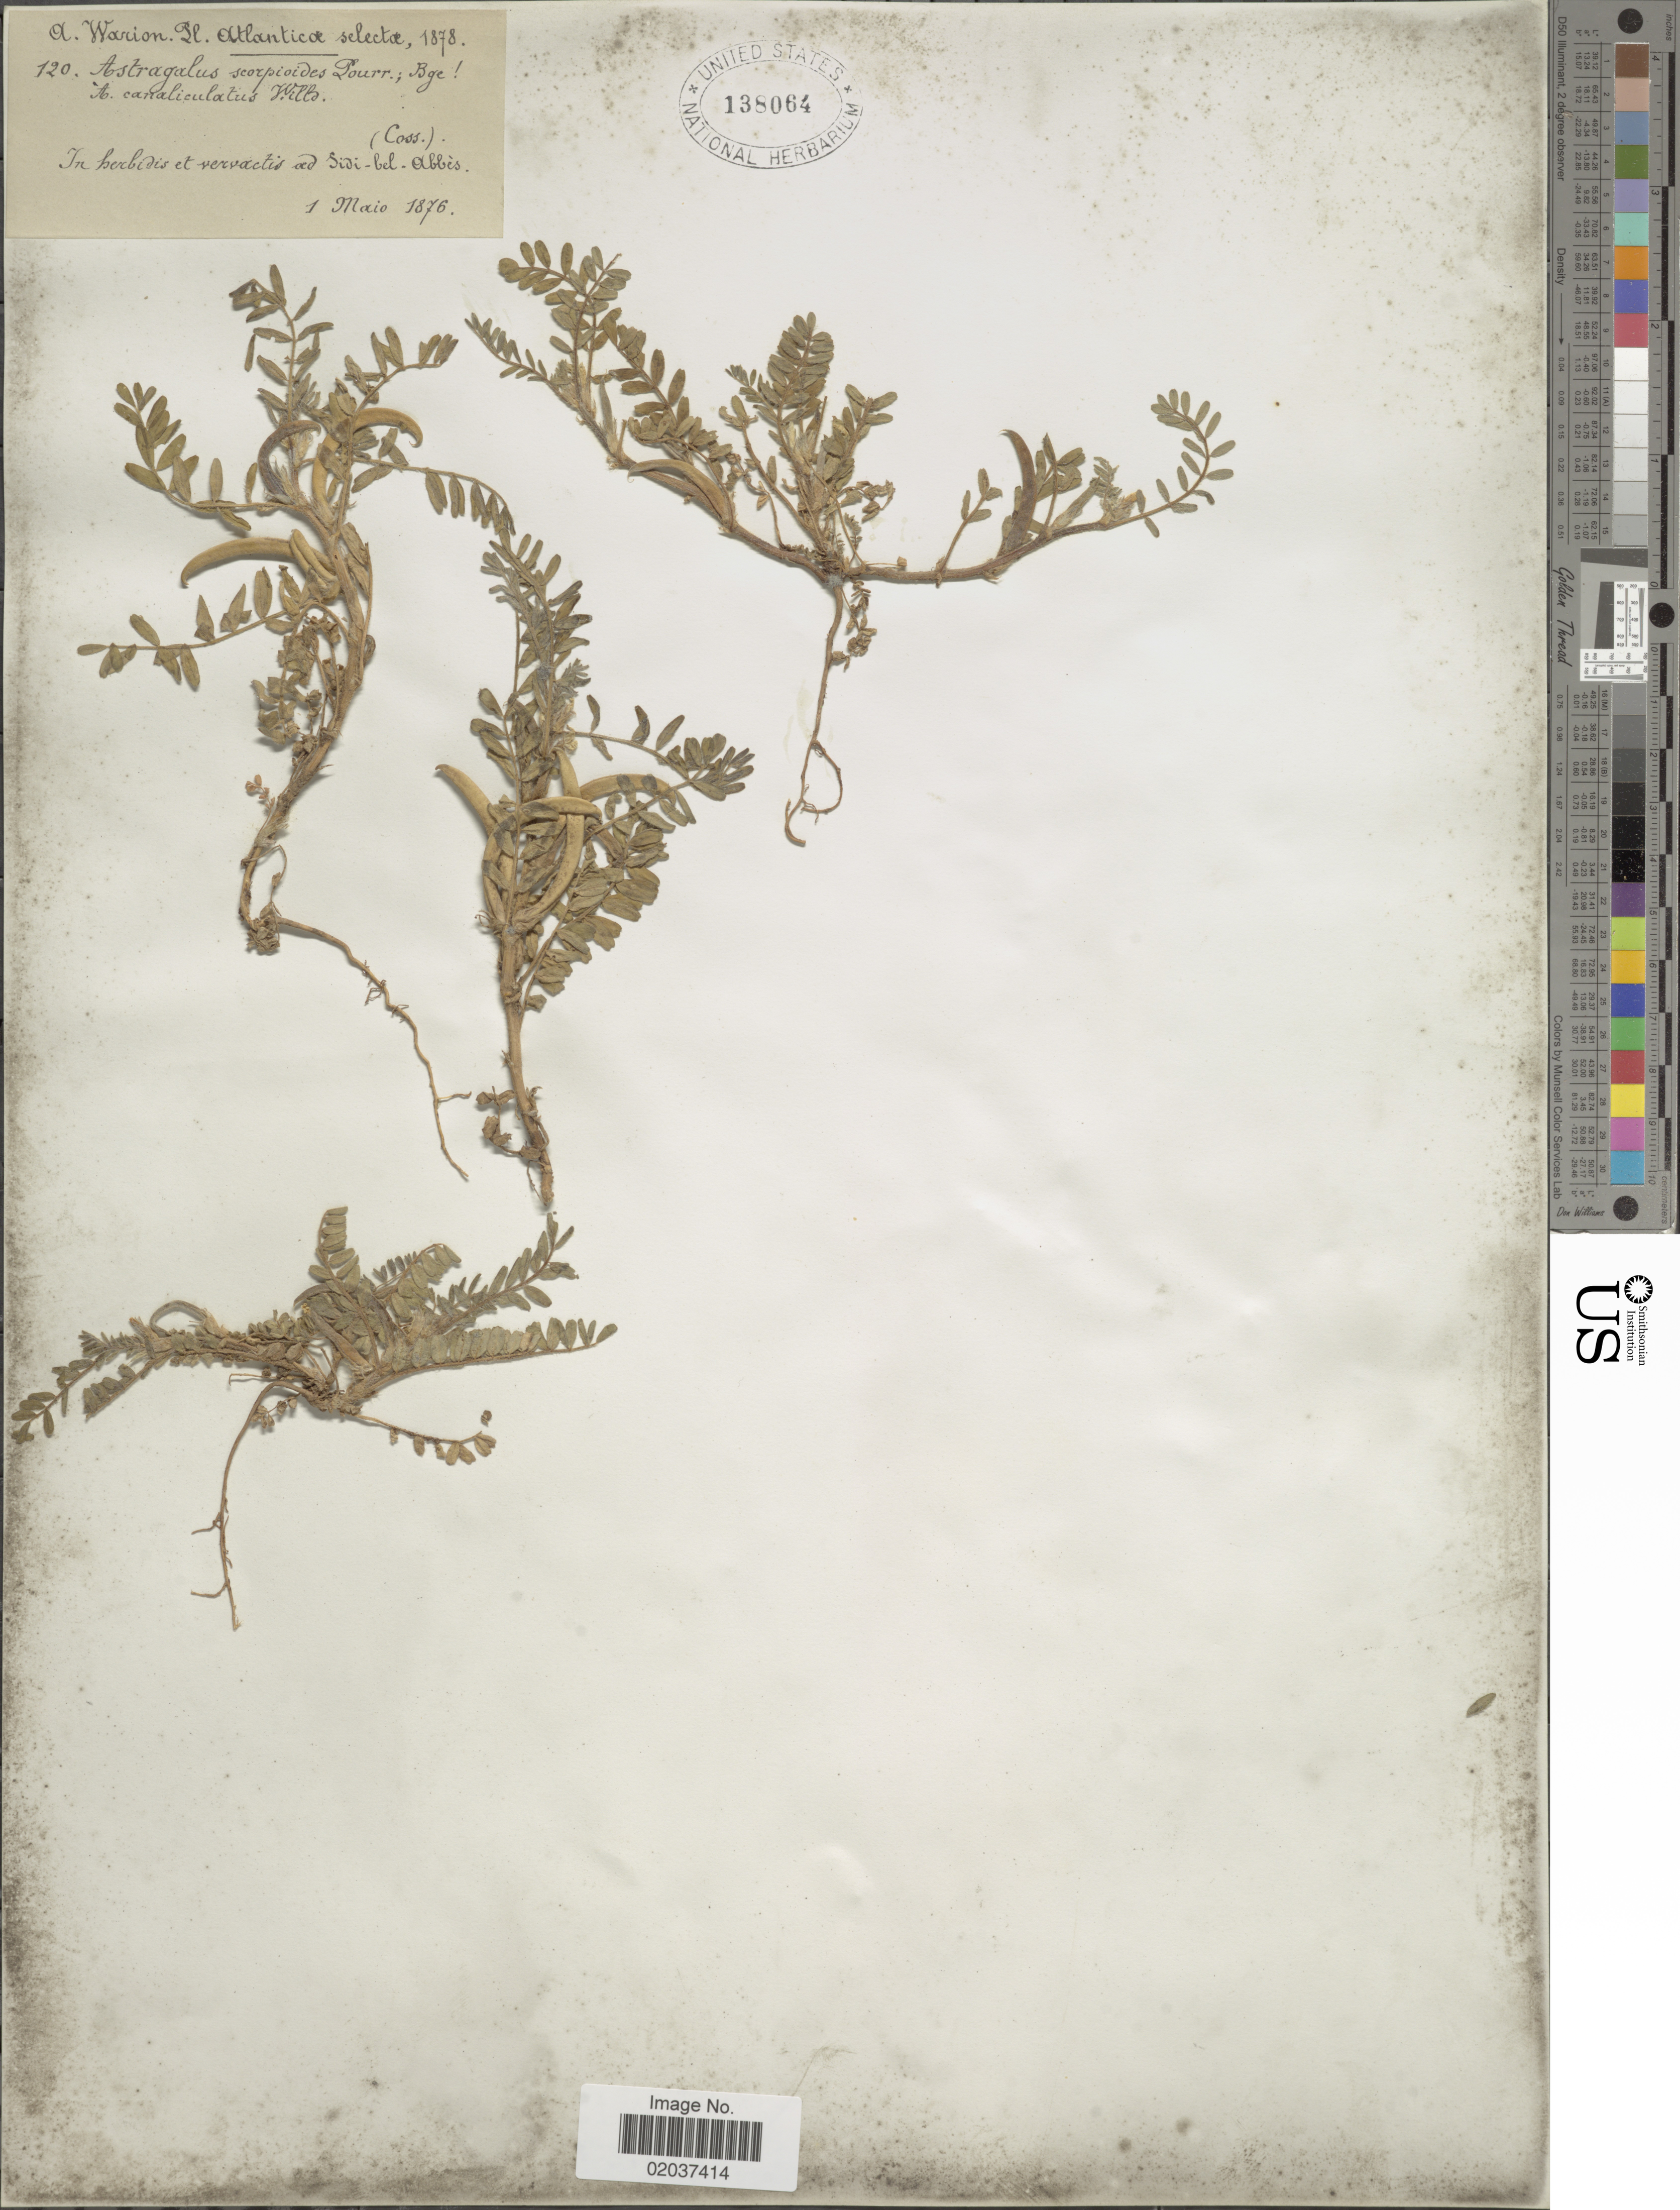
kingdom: Plantae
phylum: Tracheophyta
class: Magnoliopsida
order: Fabales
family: Fabaceae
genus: Astragalus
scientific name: Astragalus scorpioides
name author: Pourr. ex Willd.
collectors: A. Warion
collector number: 120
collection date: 1876-05-01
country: Algeria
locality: In herbidis et vervactis ved Sidi-del-abbes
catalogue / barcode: US 138064